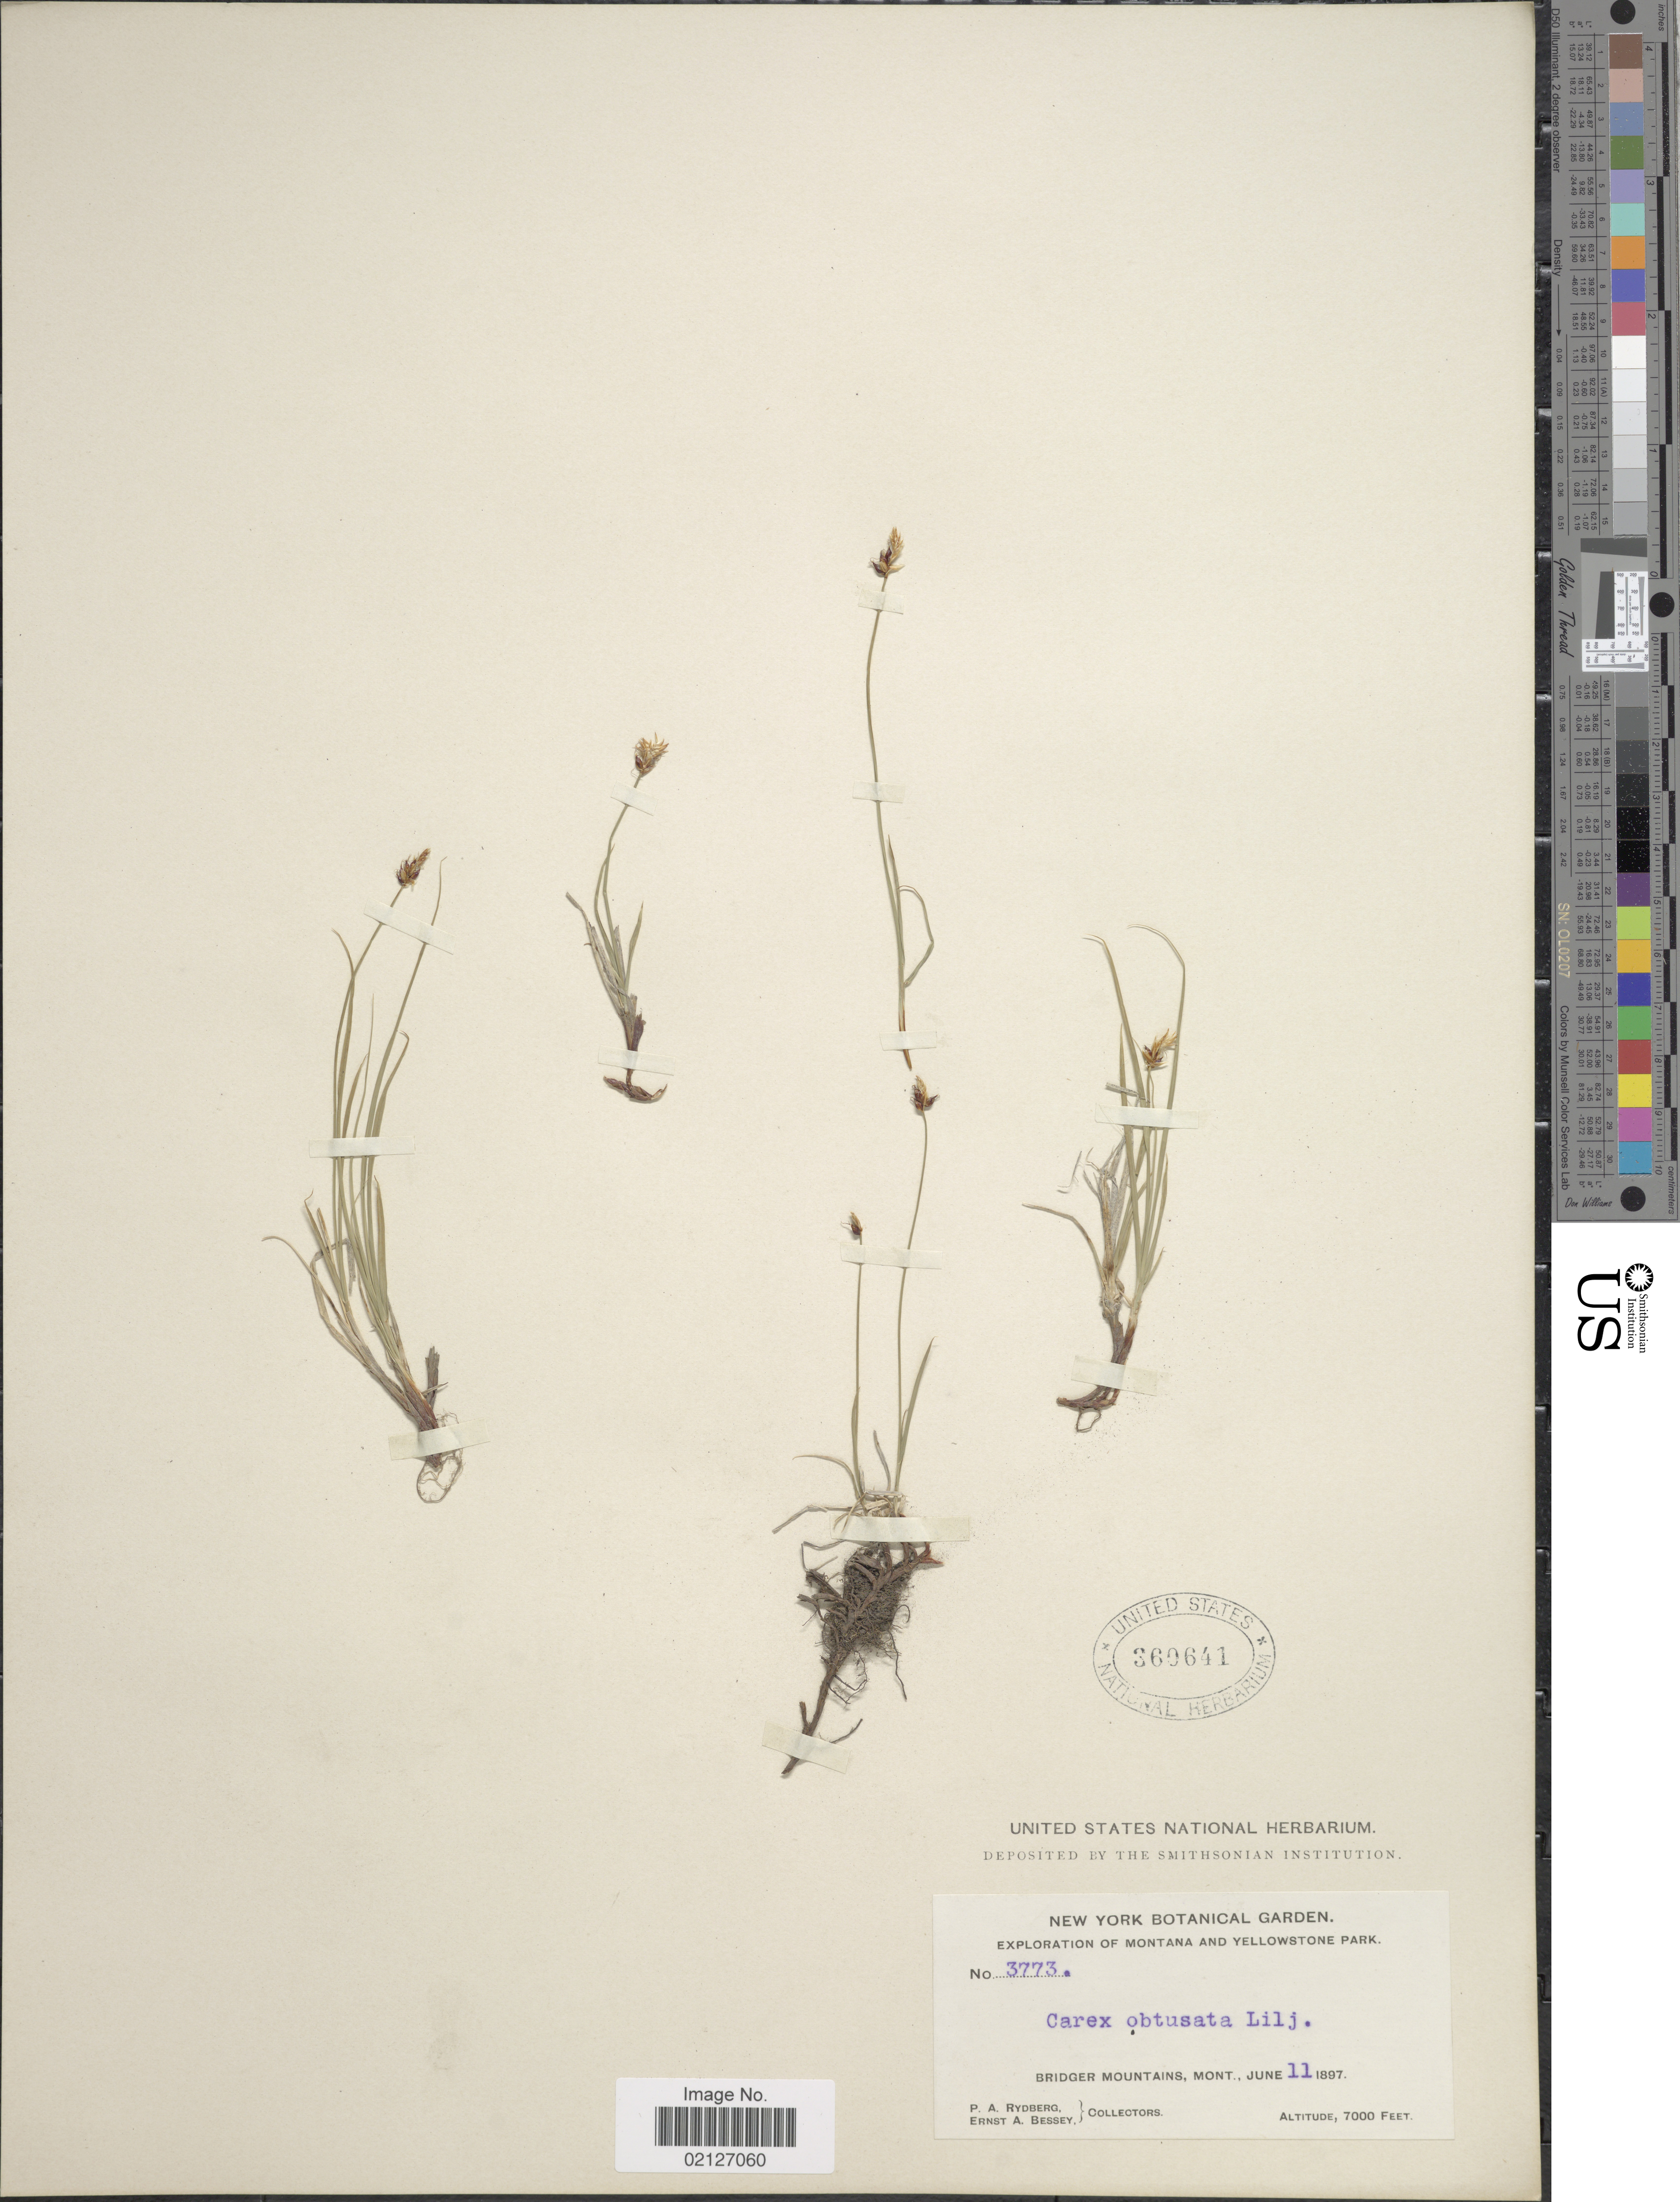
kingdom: Plantae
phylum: Tracheophyta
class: Liliopsida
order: Poales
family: Cyperaceae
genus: Carex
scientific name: Carex obtusata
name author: Lilj.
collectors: P. A. Rydberg & E. A. Bessey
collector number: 3773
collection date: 1897-06-11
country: United States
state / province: Montana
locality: Montana and Yellowstone Park, Bridger Mountains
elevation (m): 2134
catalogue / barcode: US 360641